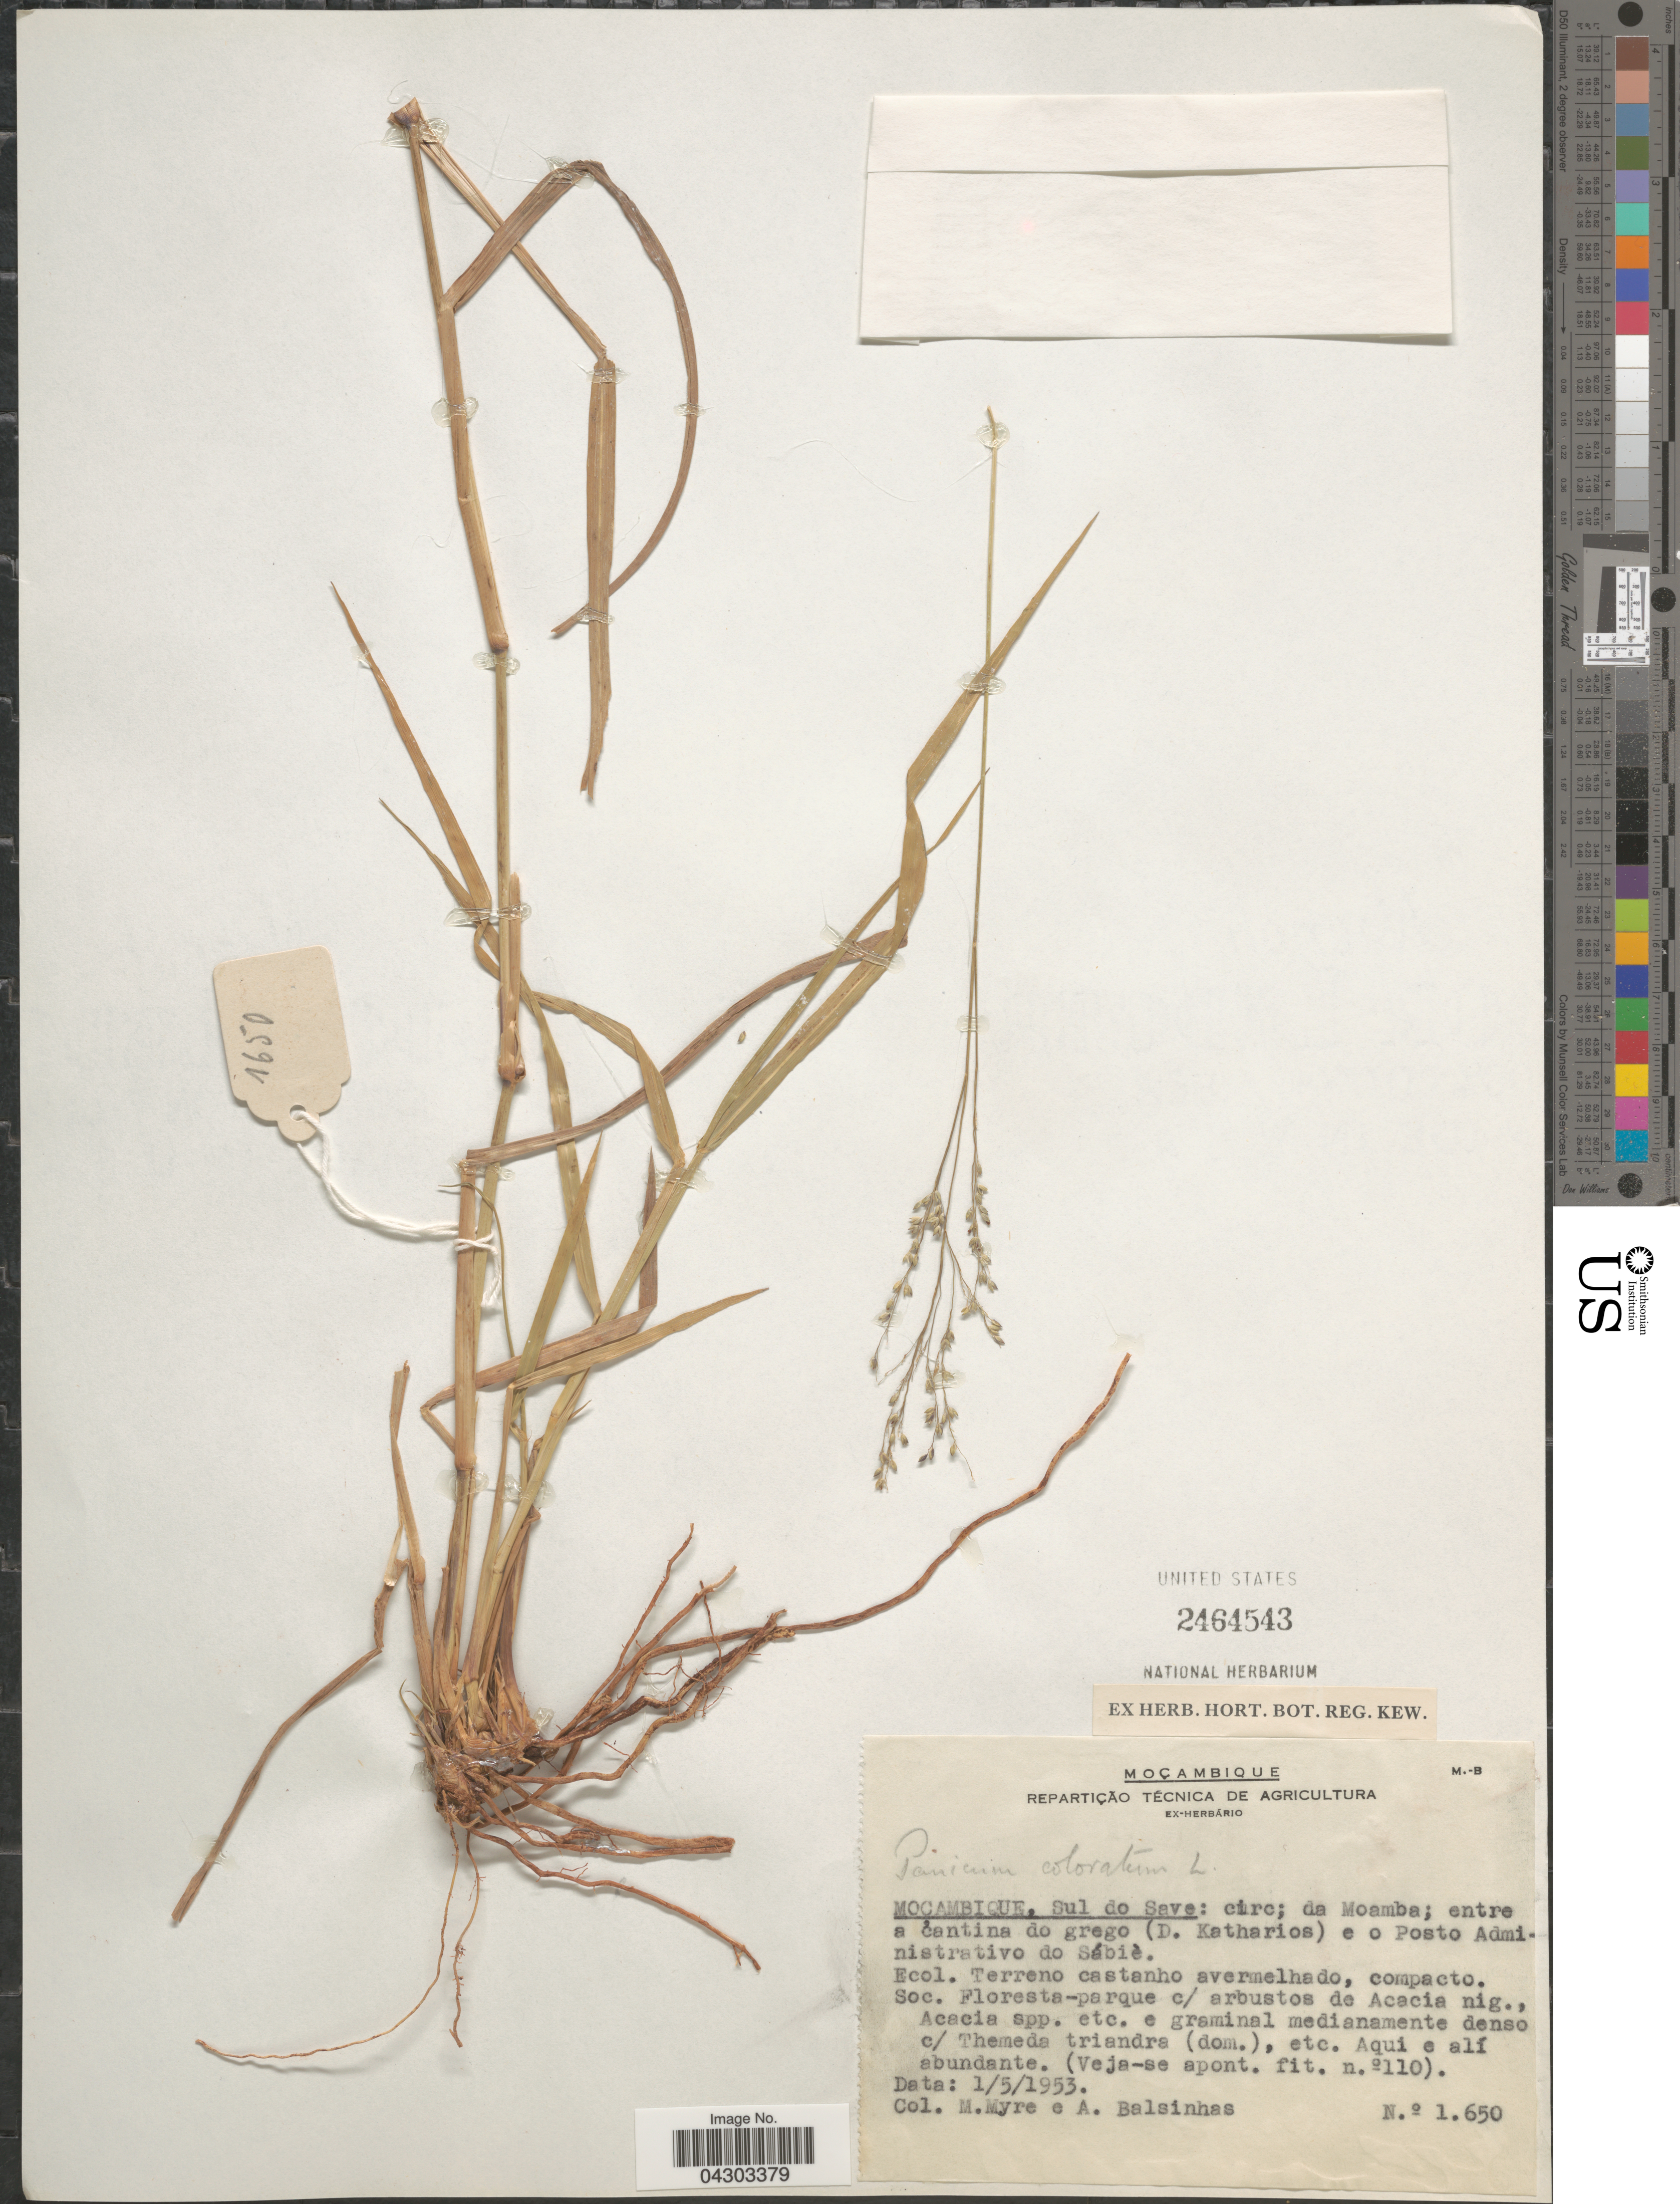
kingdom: Plantae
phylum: Tracheophyta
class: Liliopsida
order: Poales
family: Poaceae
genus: Panicum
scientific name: Panicum coloratum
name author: L.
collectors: Myre, M. & A. A. Balsinhas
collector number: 1650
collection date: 1953-05-01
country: Mozambique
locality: Sul do Save: circ; da Moamba; entre a cantina do grego (D. Katharios) e o Posto Administrativo do Sábiè.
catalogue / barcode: US 2464543